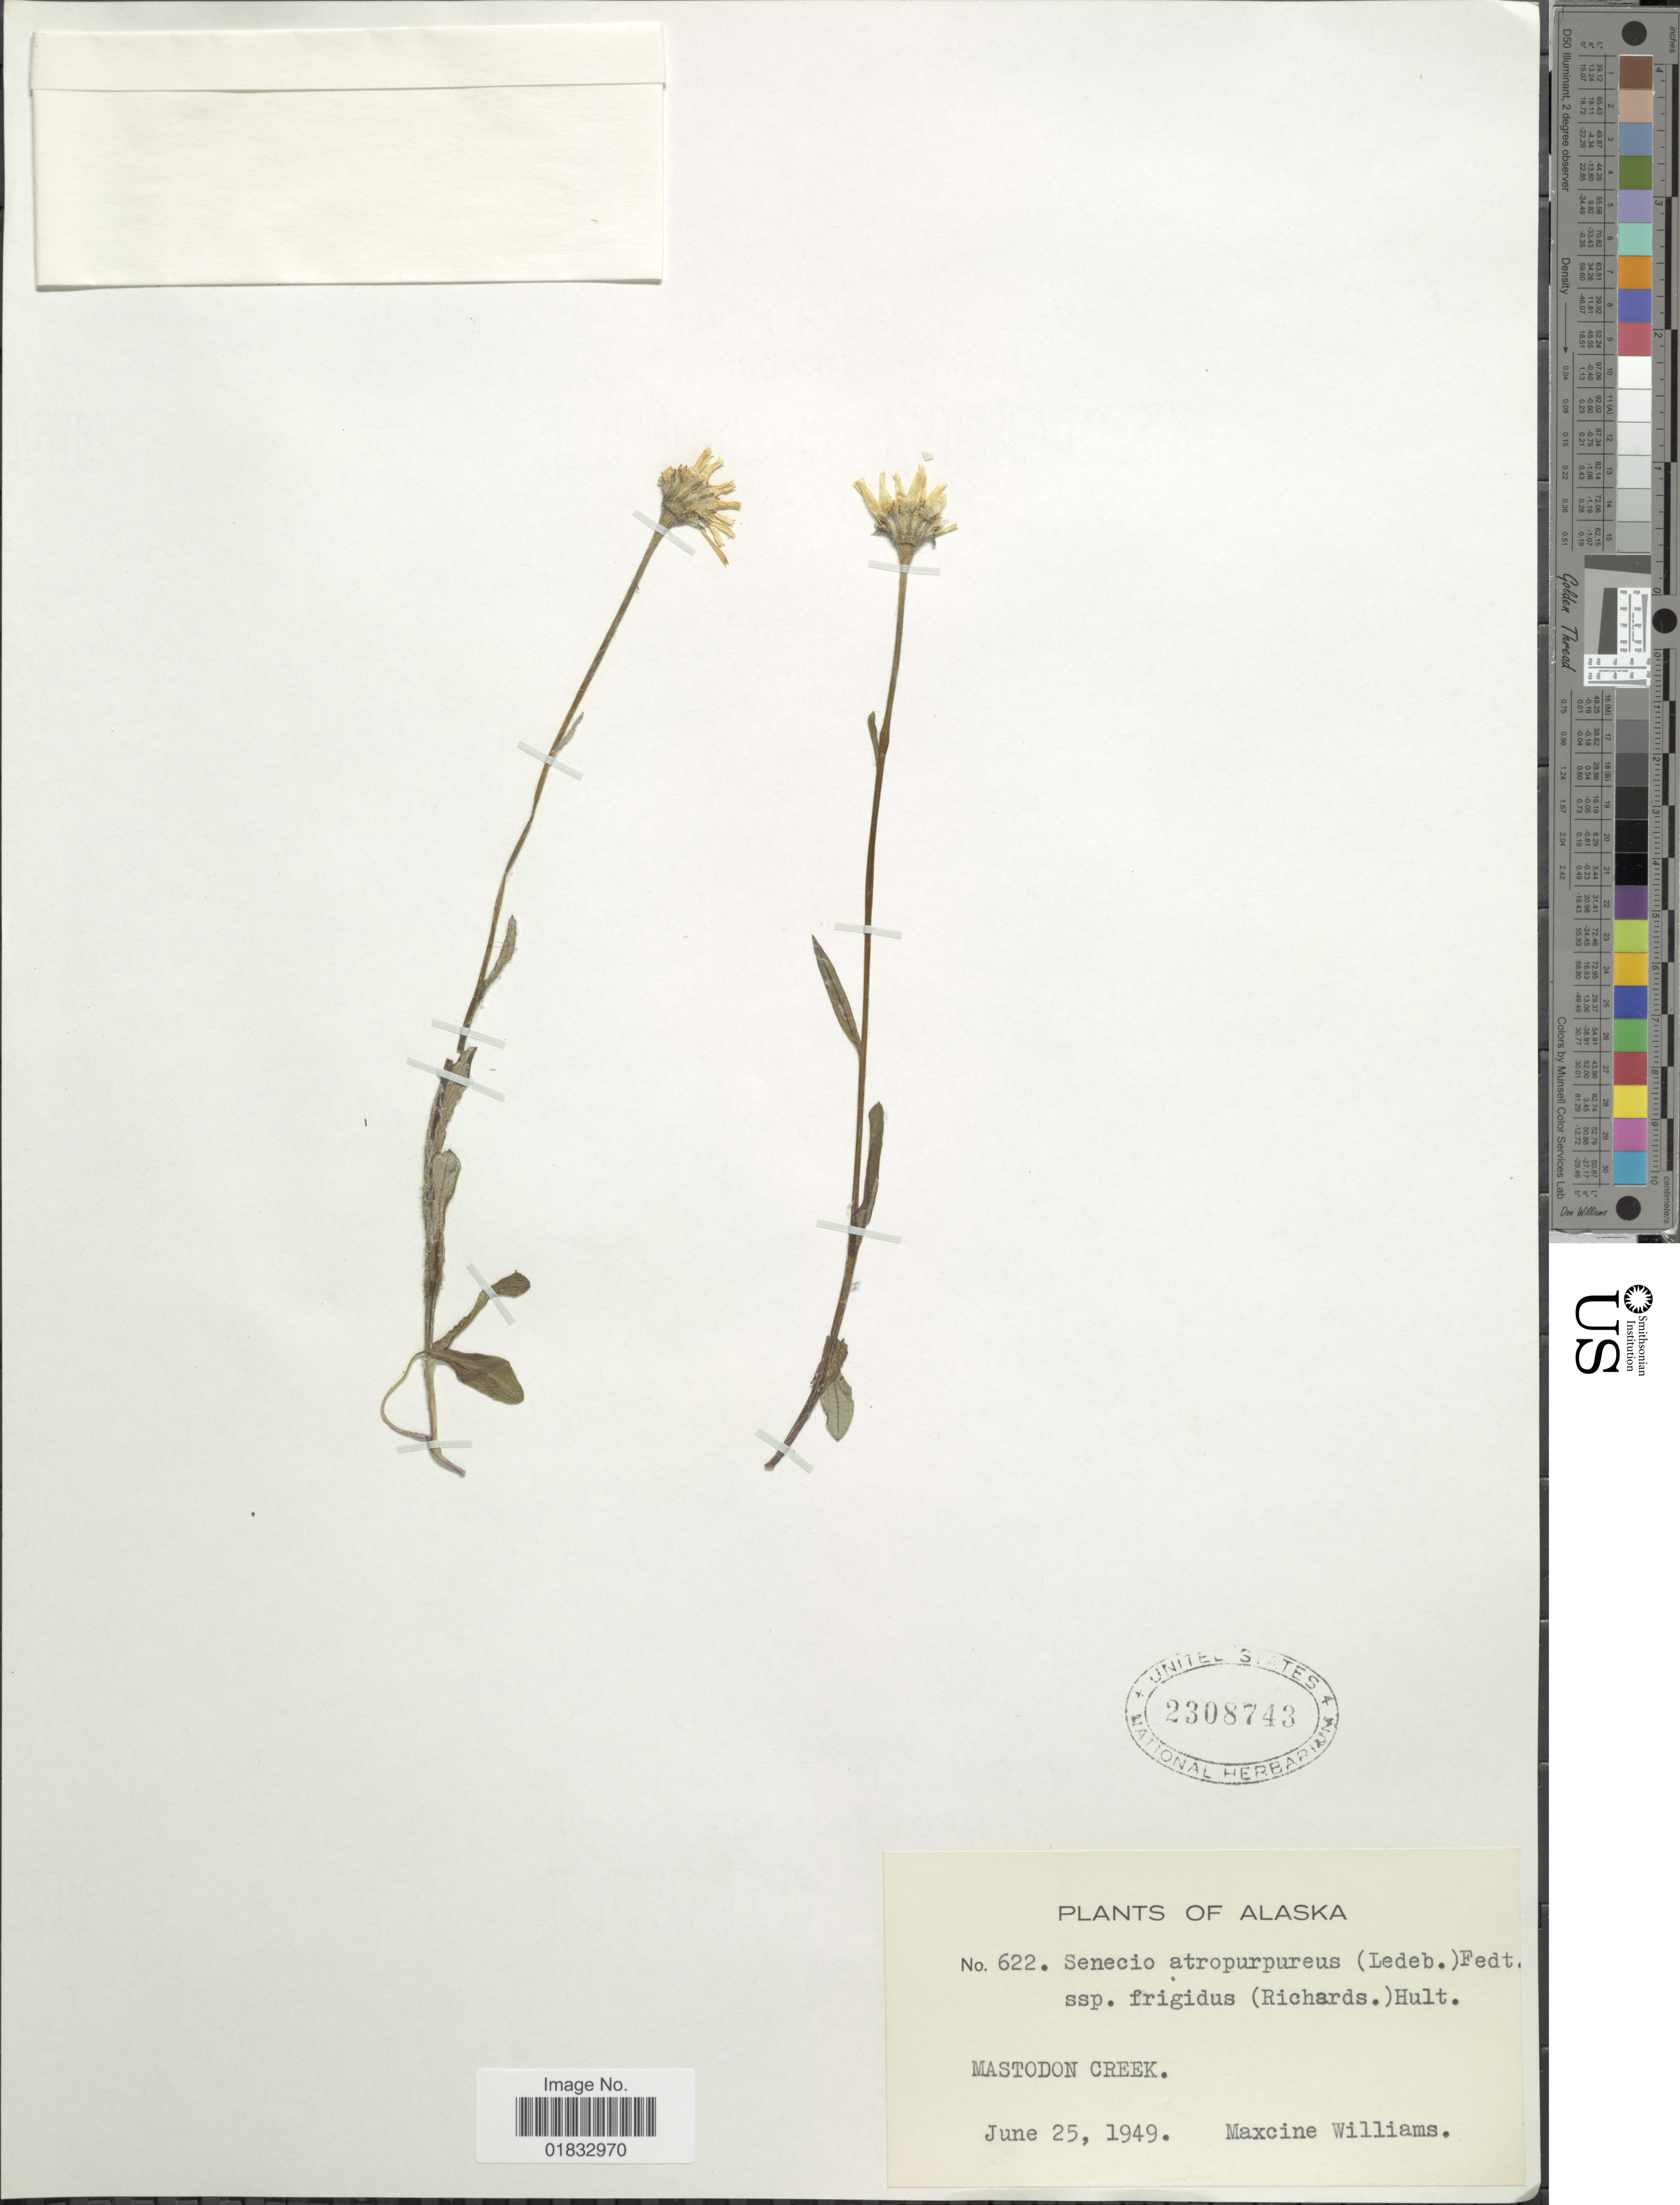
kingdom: Plantae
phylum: Tracheophyta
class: Magnoliopsida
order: Asterales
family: Asteraceae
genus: Tephroseris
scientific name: Tephroseris frigida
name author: (Richardson) Holub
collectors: M. Williams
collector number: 622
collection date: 1949-06-25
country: United States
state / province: Alaska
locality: Mastodon Creek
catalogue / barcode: US 2308743